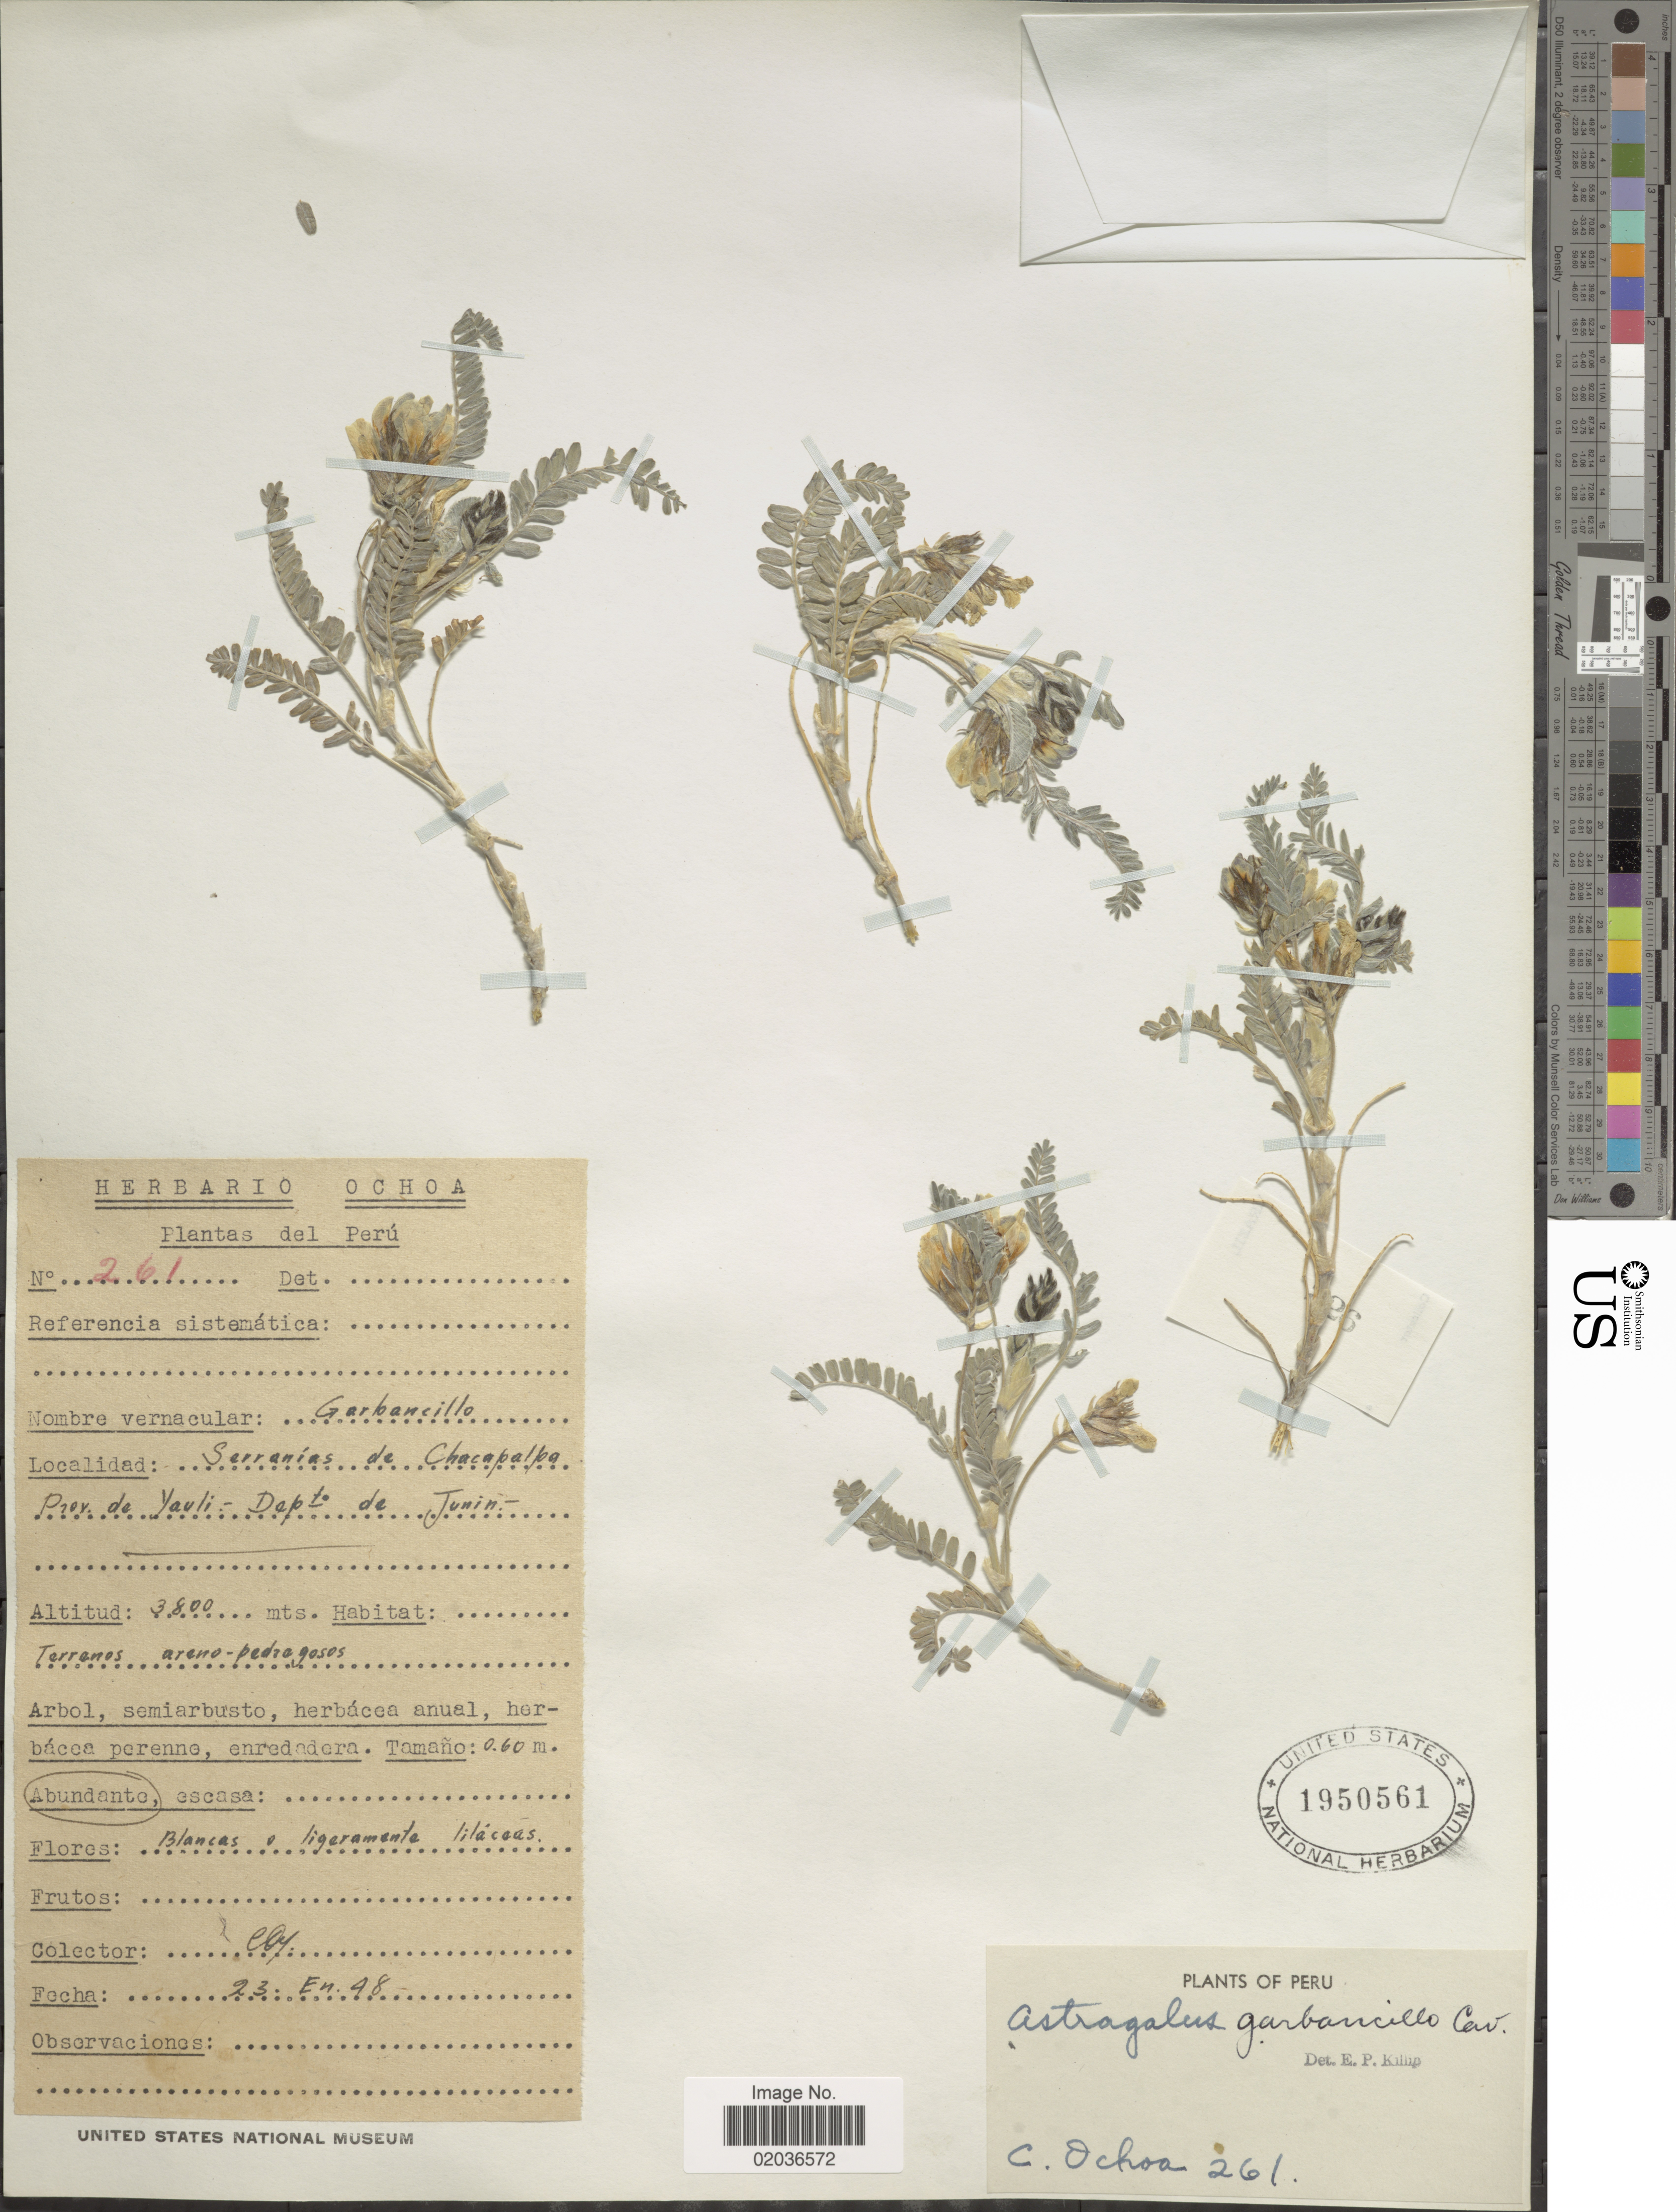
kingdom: Plantae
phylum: Tracheophyta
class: Magnoliopsida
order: Fabales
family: Fabaceae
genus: Astragalus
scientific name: Astragalus garbancillo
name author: Cav.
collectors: C. Ochoa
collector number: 261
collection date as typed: Transcribed d/m/y: 23/1/48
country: Peru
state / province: Junín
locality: Serranías de Chacapalpa. Prov. de Yauli - Depto. de Junin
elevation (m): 3800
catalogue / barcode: US 1950561